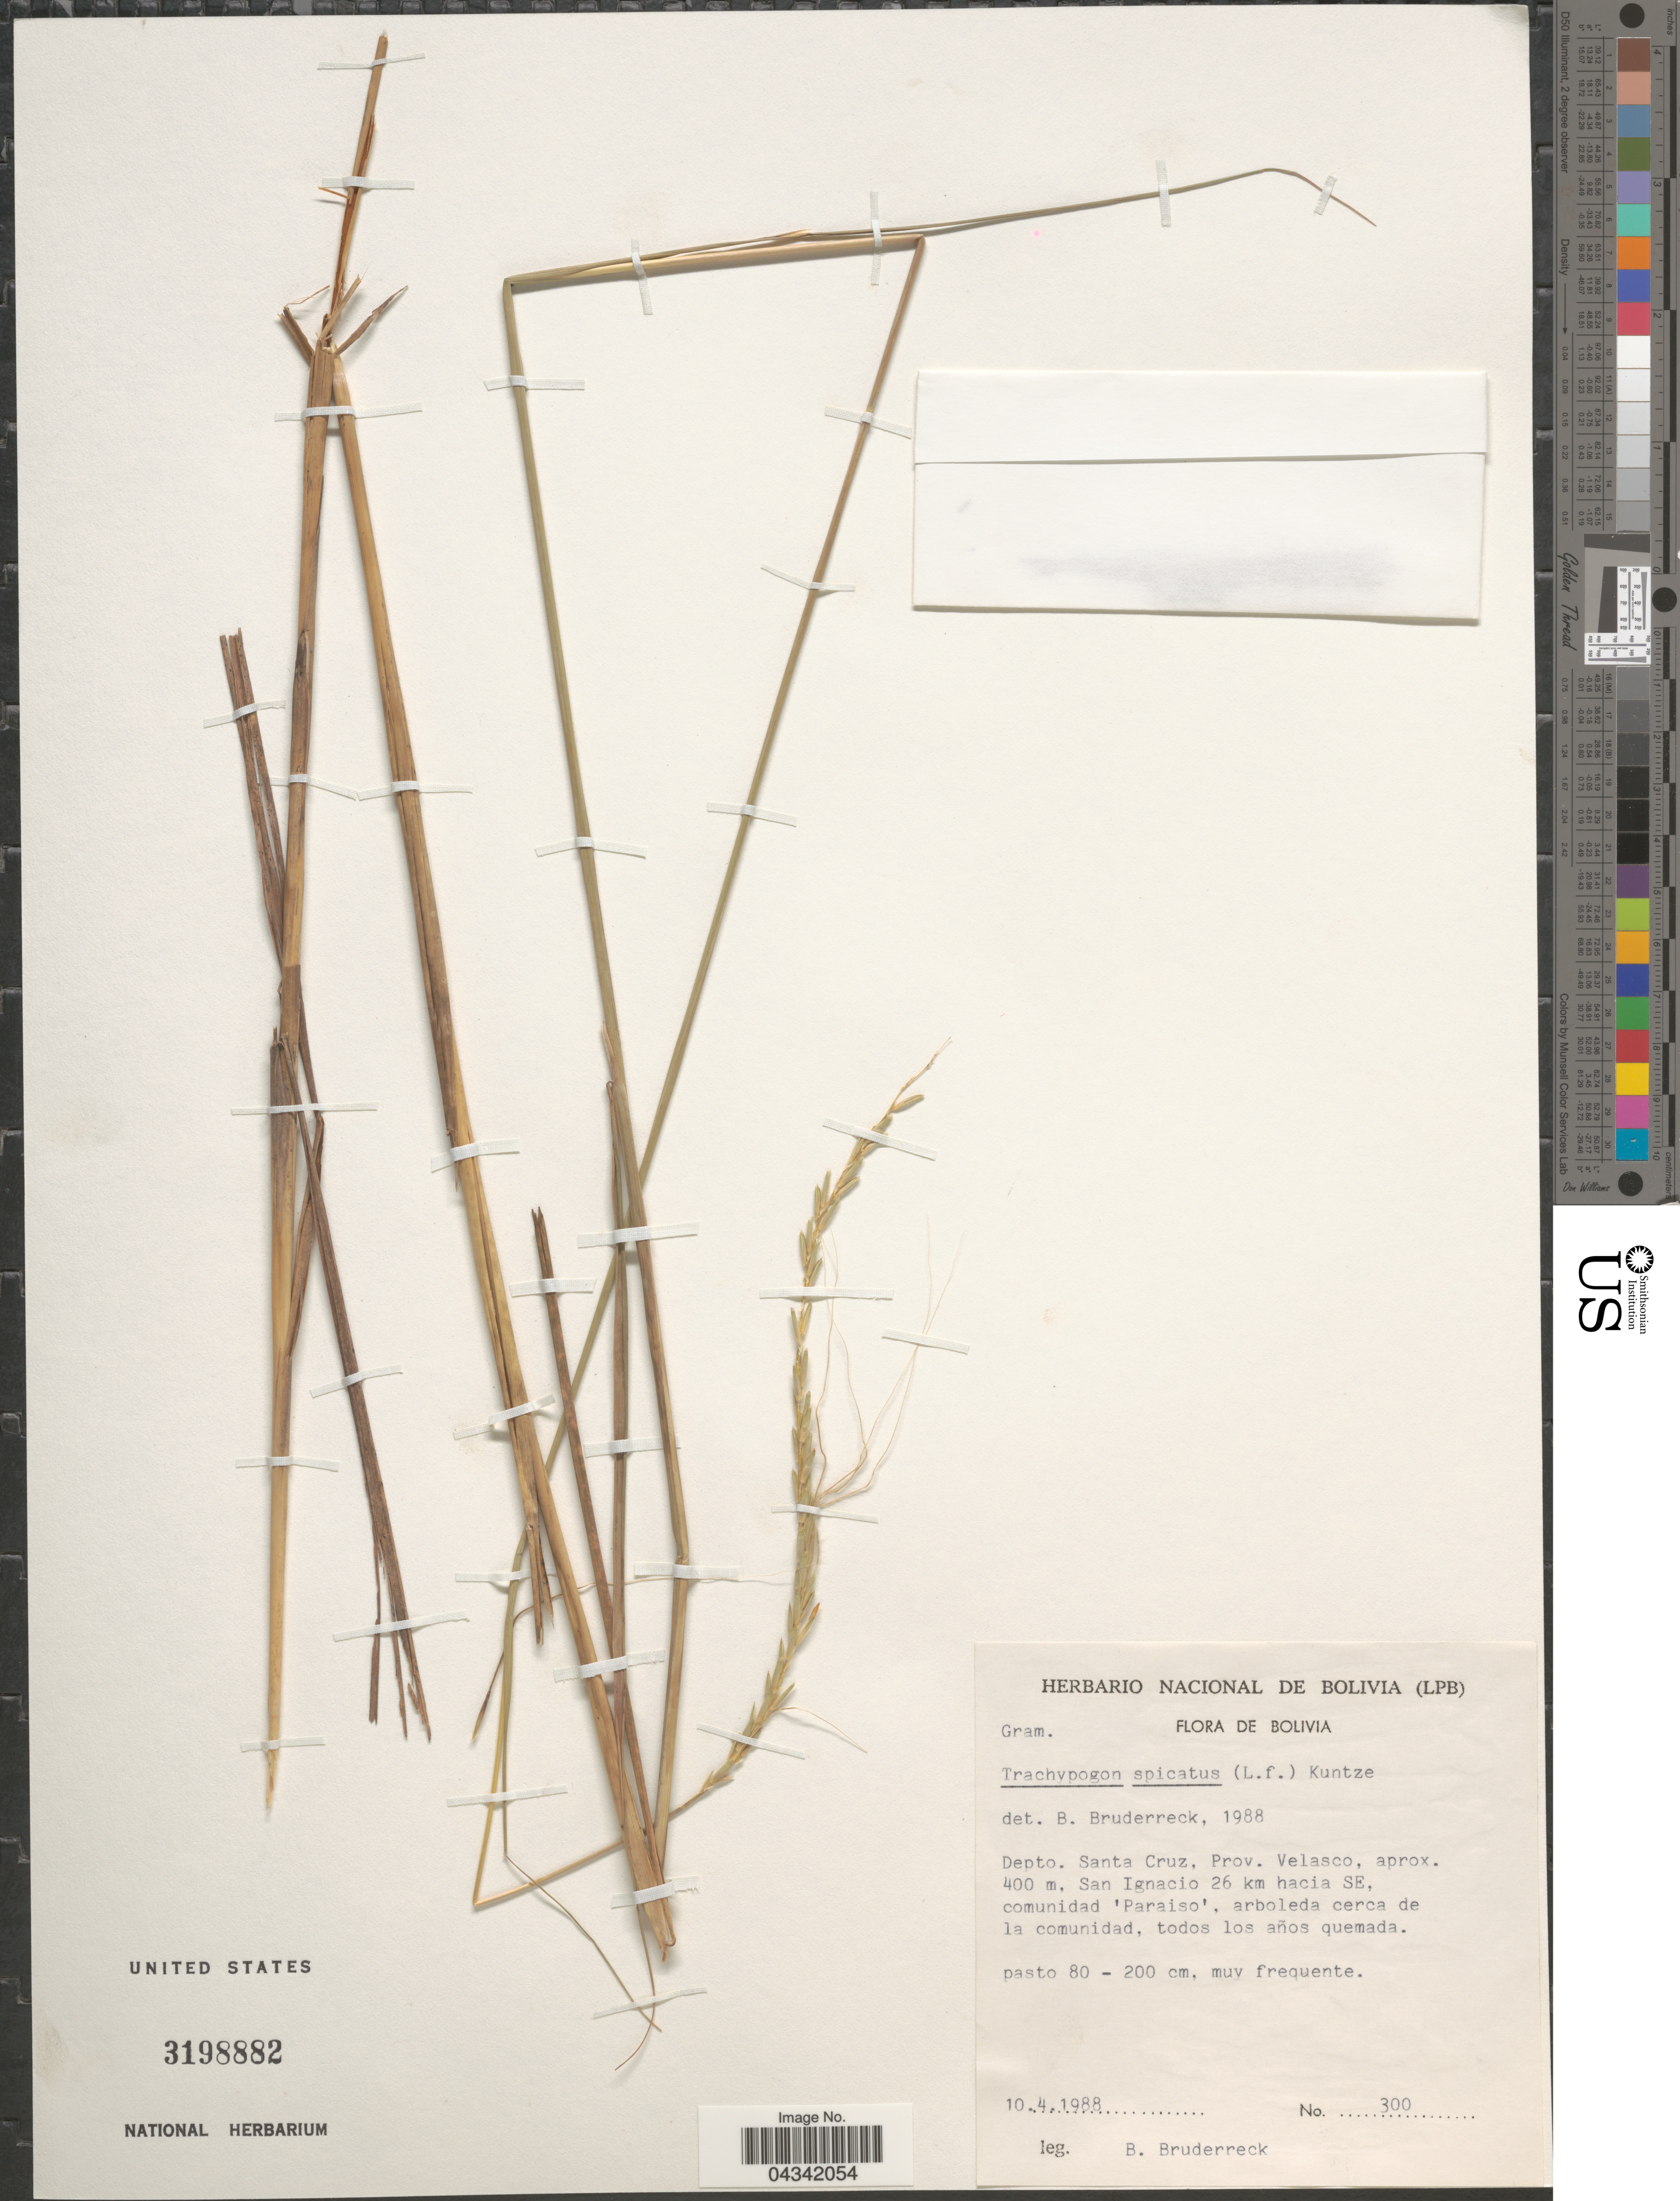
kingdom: Plantae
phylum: Tracheophyta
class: Liliopsida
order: Poales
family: Poaceae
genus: Trachypogon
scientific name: Trachypogon spicatus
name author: (L. f.) Kuntze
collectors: B. Bruderreck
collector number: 300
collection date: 1988-04-10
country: Bolivia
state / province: Santa Cruz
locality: Depto. Santa Cruz. Prov. Velasco, San Ignacio 26 km hacia SE comunidad Paraiso.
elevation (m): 400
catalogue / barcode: US 3198882